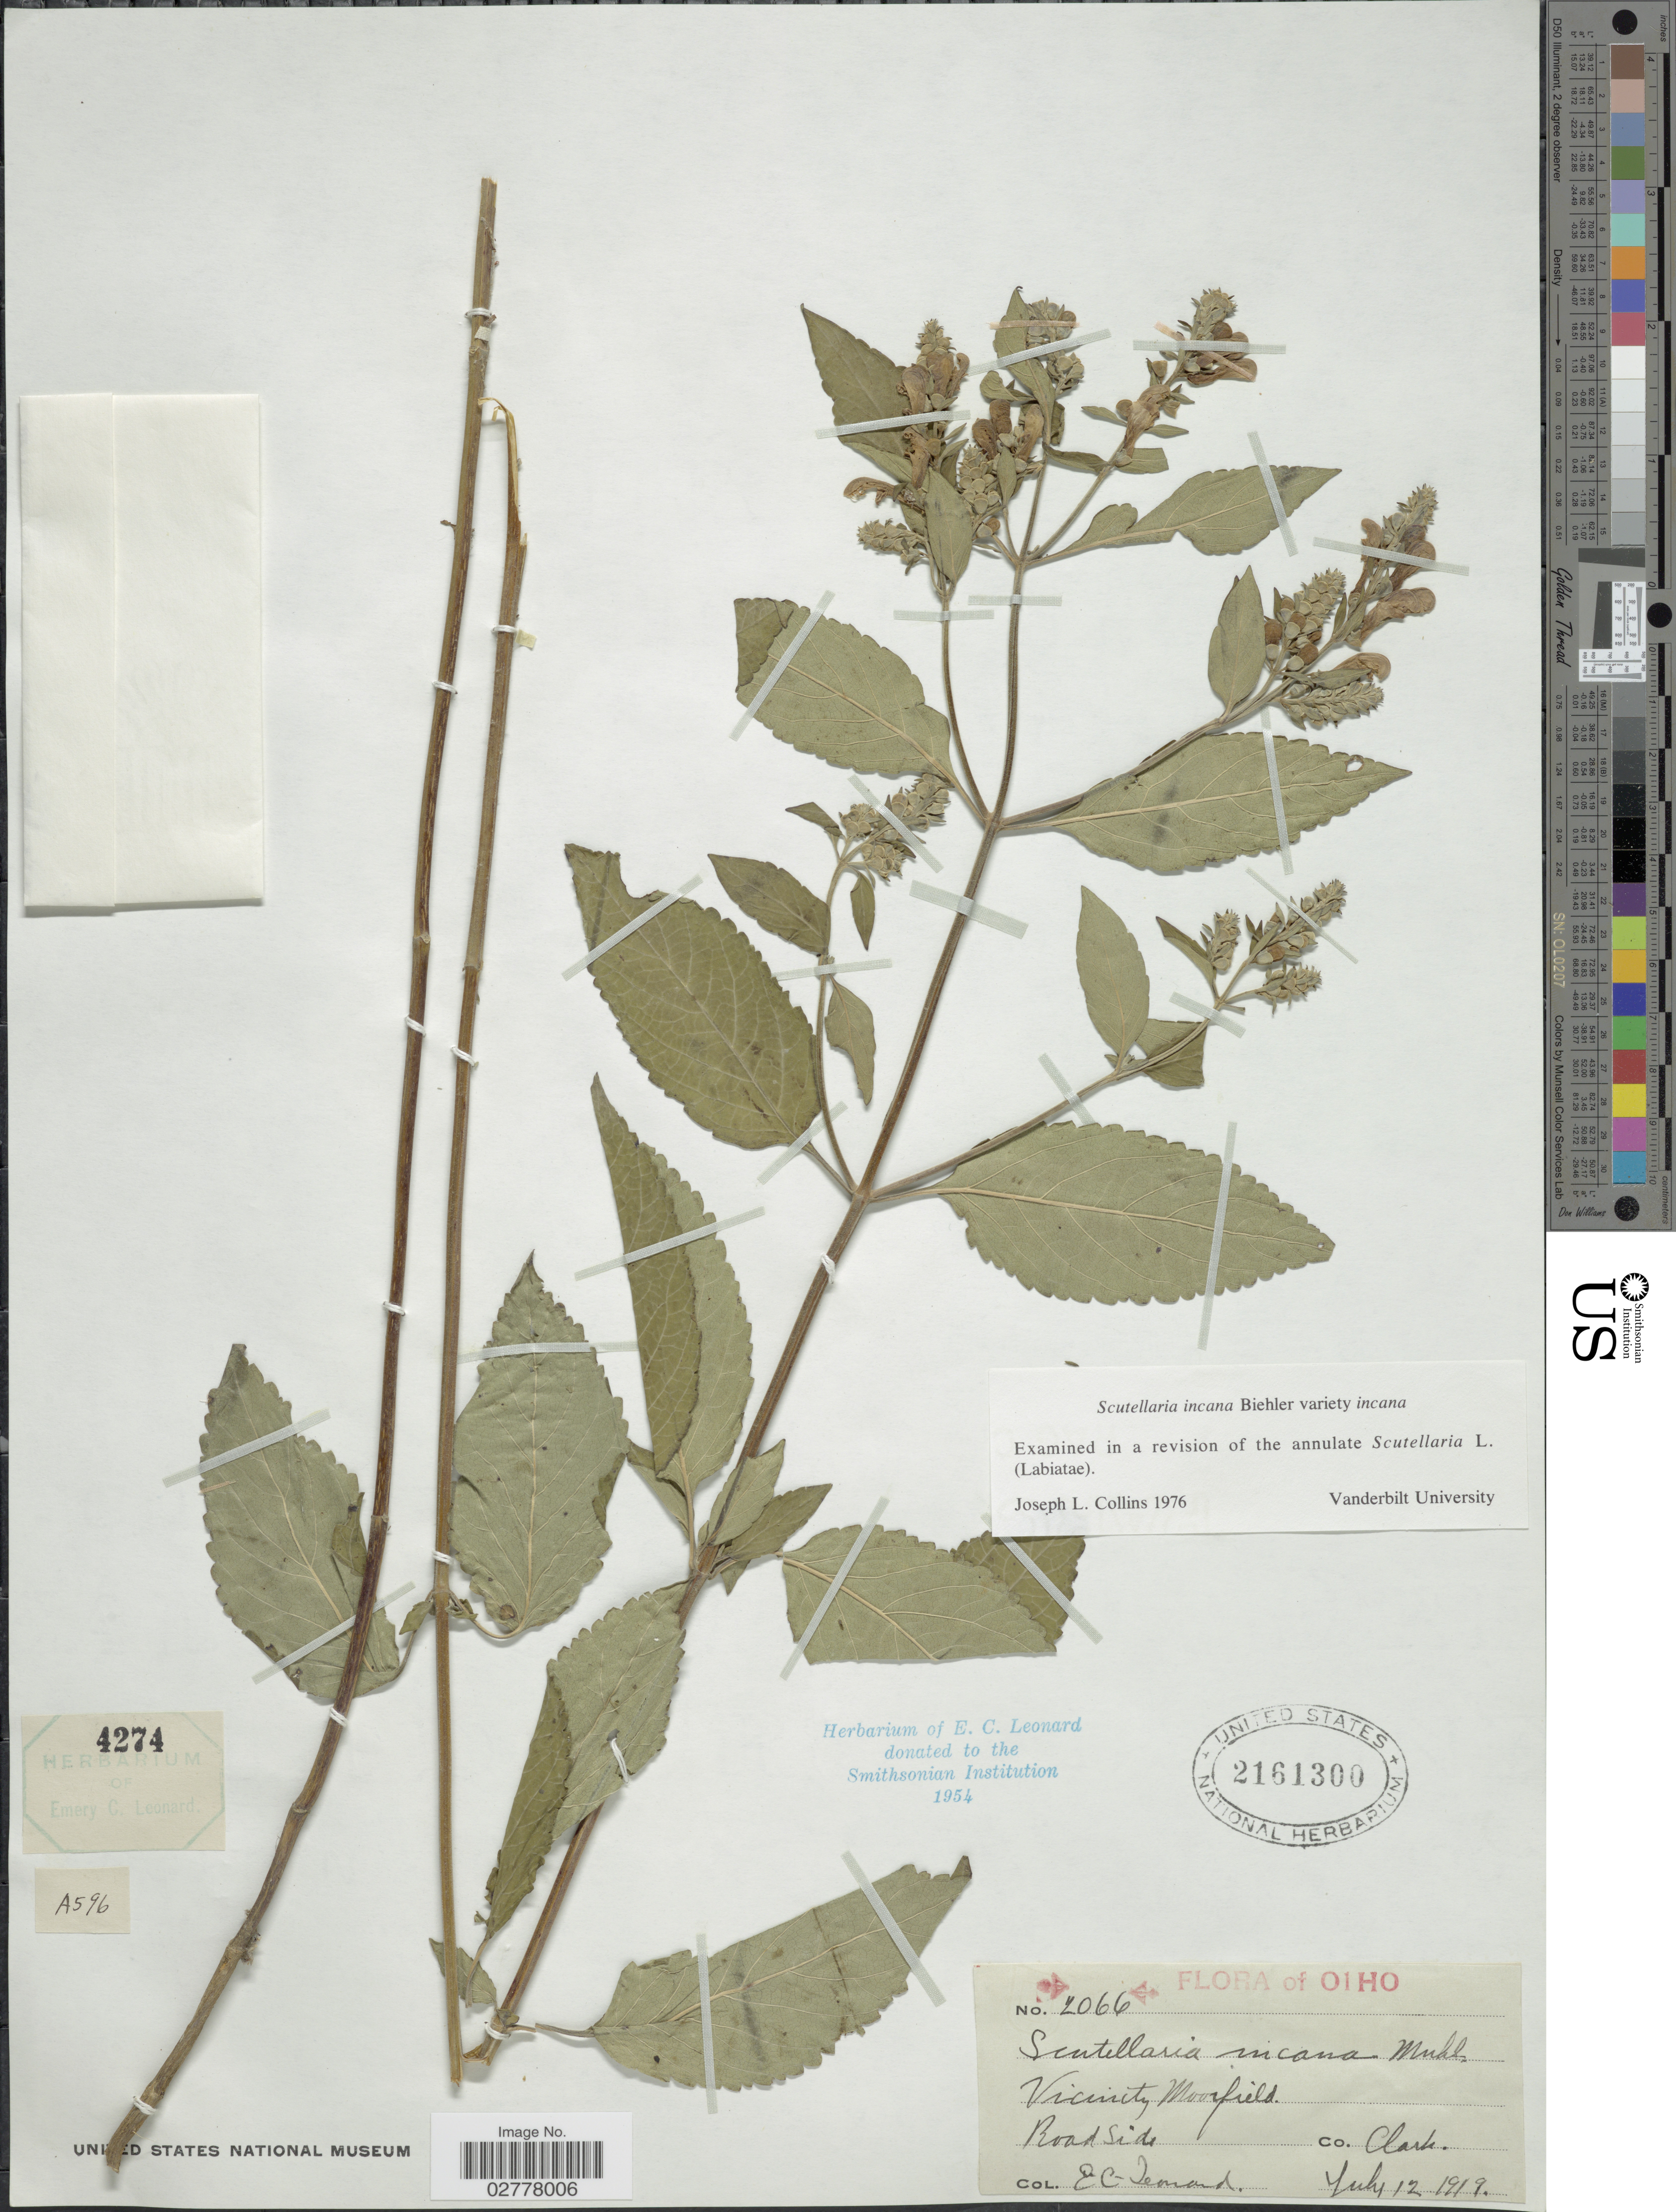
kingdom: Plantae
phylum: Tracheophyta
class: Magnoliopsida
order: Lamiales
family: Lamiaceae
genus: Scutellaria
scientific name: Scutellaria incana var. incana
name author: Biehler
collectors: E. C. Leonard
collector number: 2066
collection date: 1919-07-12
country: United States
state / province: Ohio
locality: Vicinity Moorfield. Roadside. Co. Clark.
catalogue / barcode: US 2161300